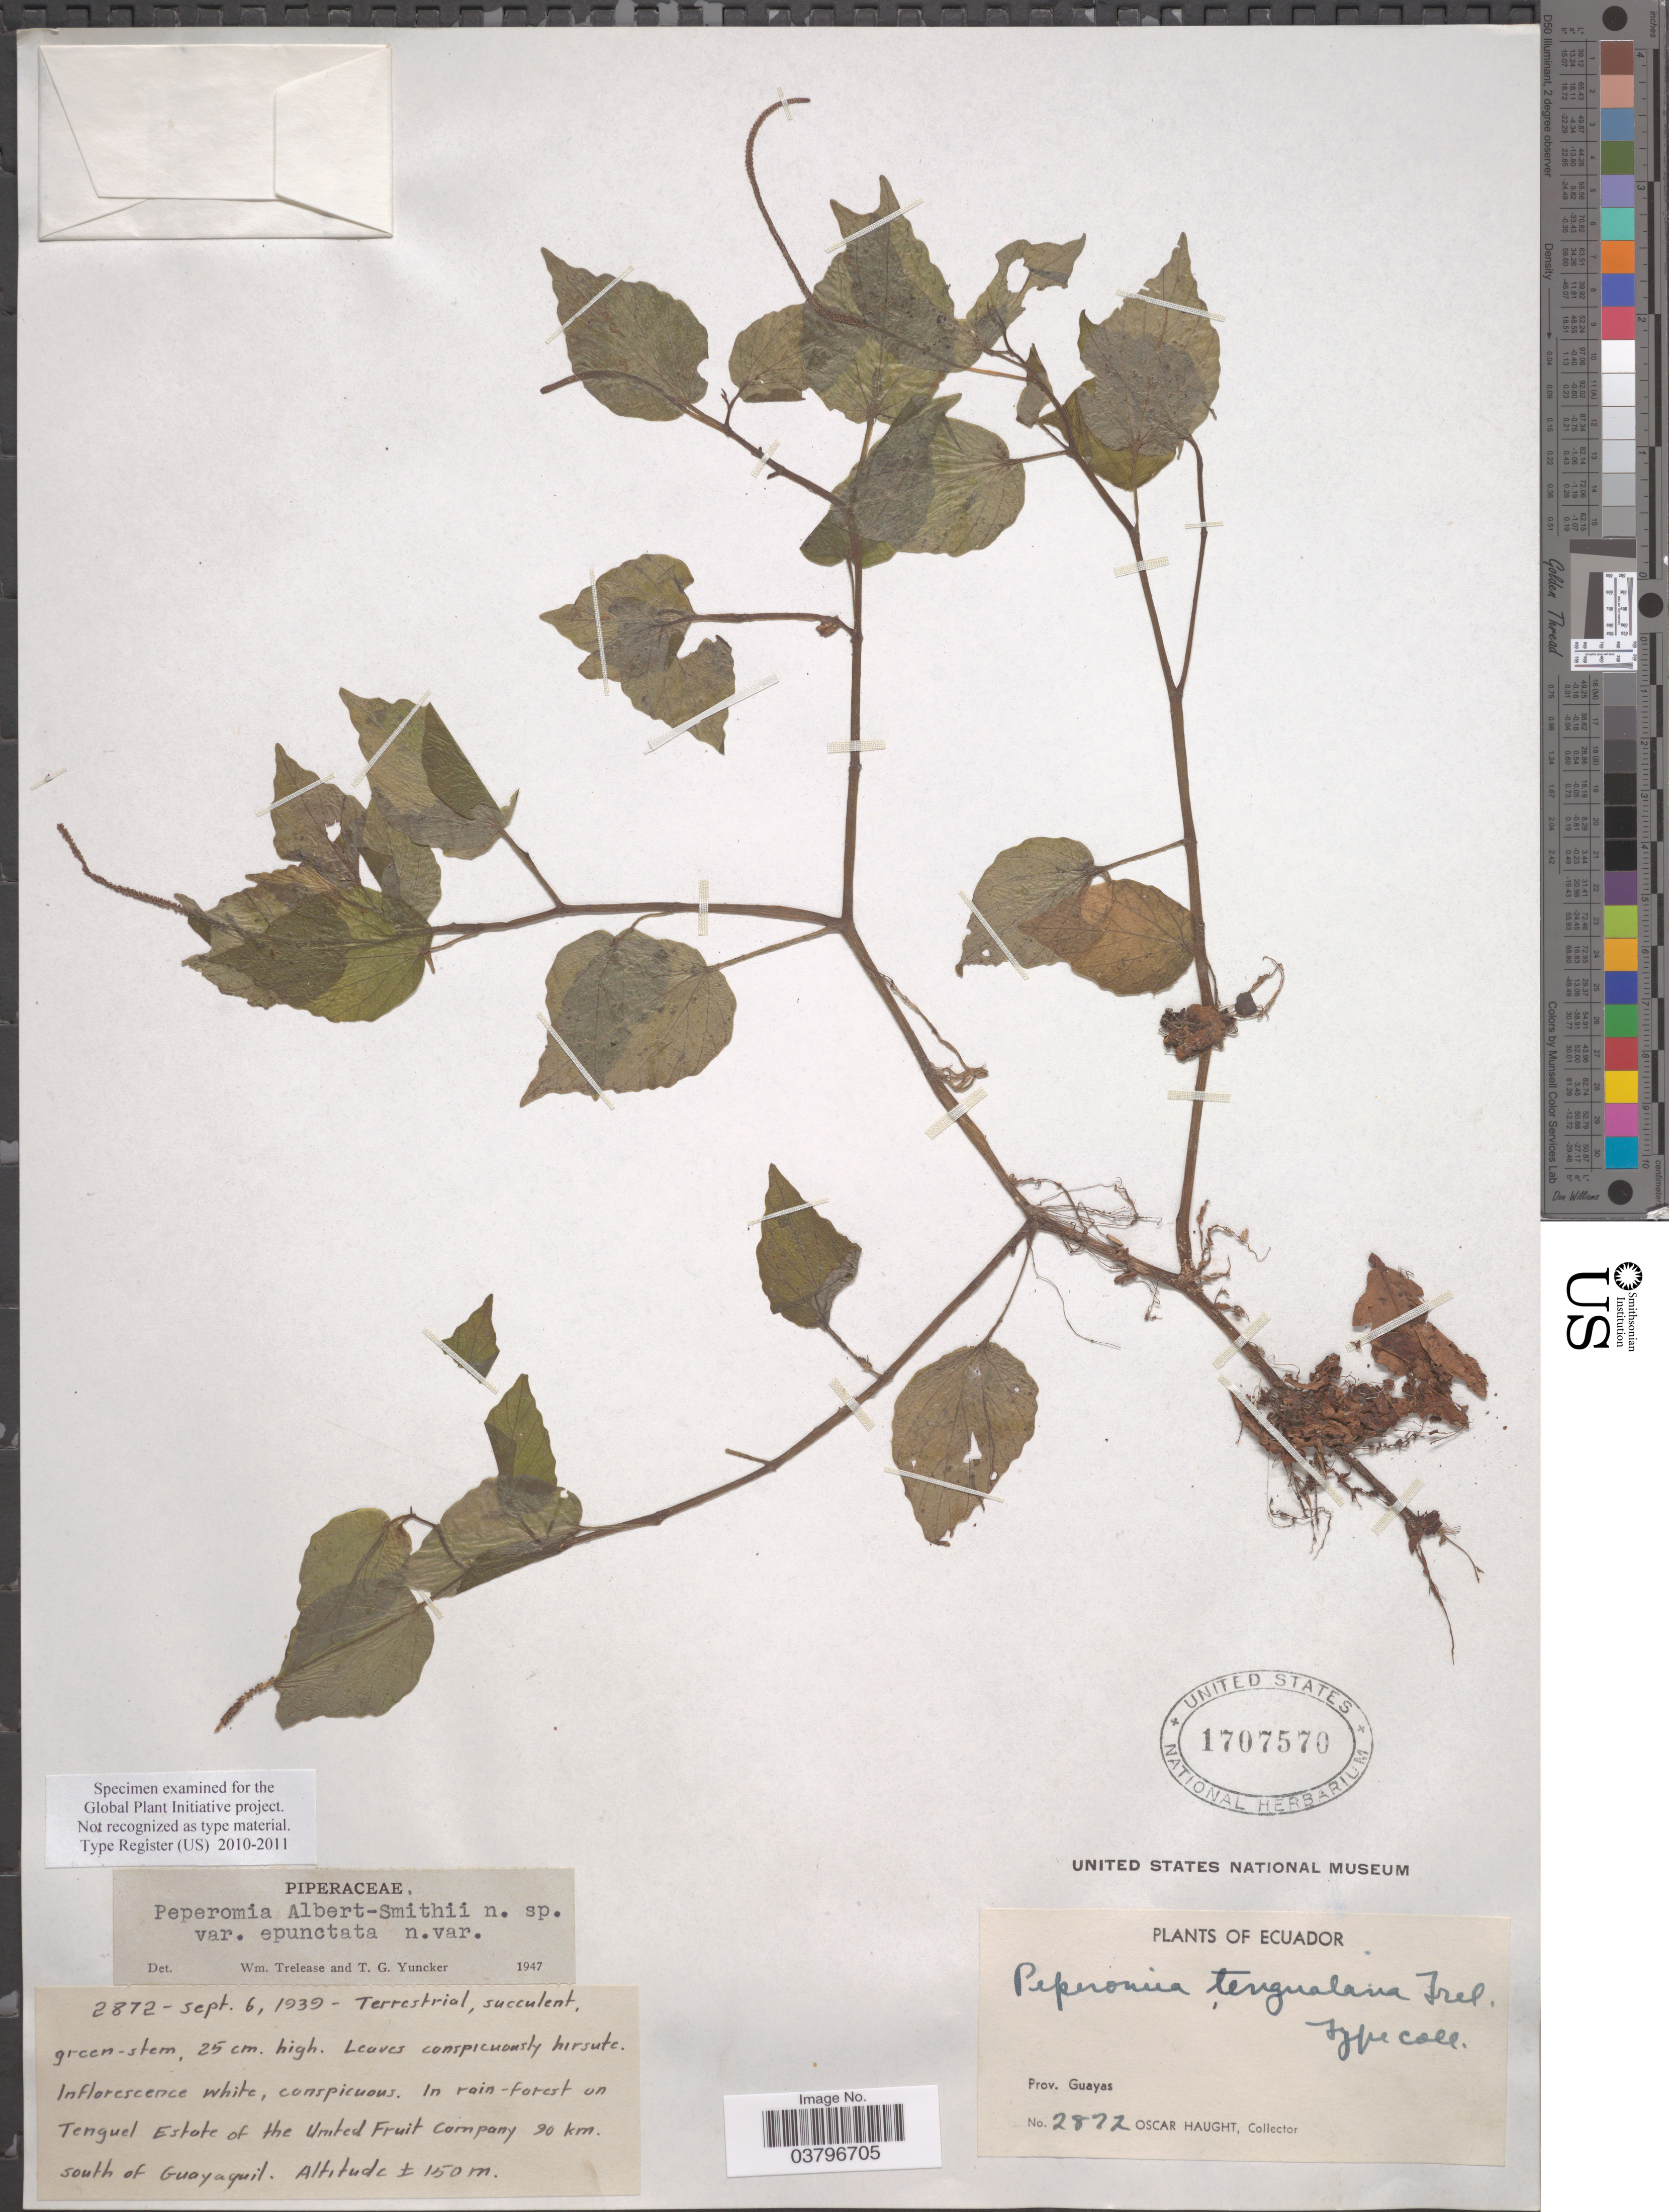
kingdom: Plantae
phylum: Tracheophyta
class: Magnoliopsida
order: Piperales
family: Piperaceae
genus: Peperomia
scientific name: Peperomia sp. nov.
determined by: Jiménez, José Estaban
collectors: O. Haught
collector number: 2872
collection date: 1939-09-06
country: Ecuador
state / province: Guayas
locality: In rain-forest on Tenguel Estate of the United Fruit Company 90 km. south of Guayaquil.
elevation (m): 150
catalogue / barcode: US 1707570